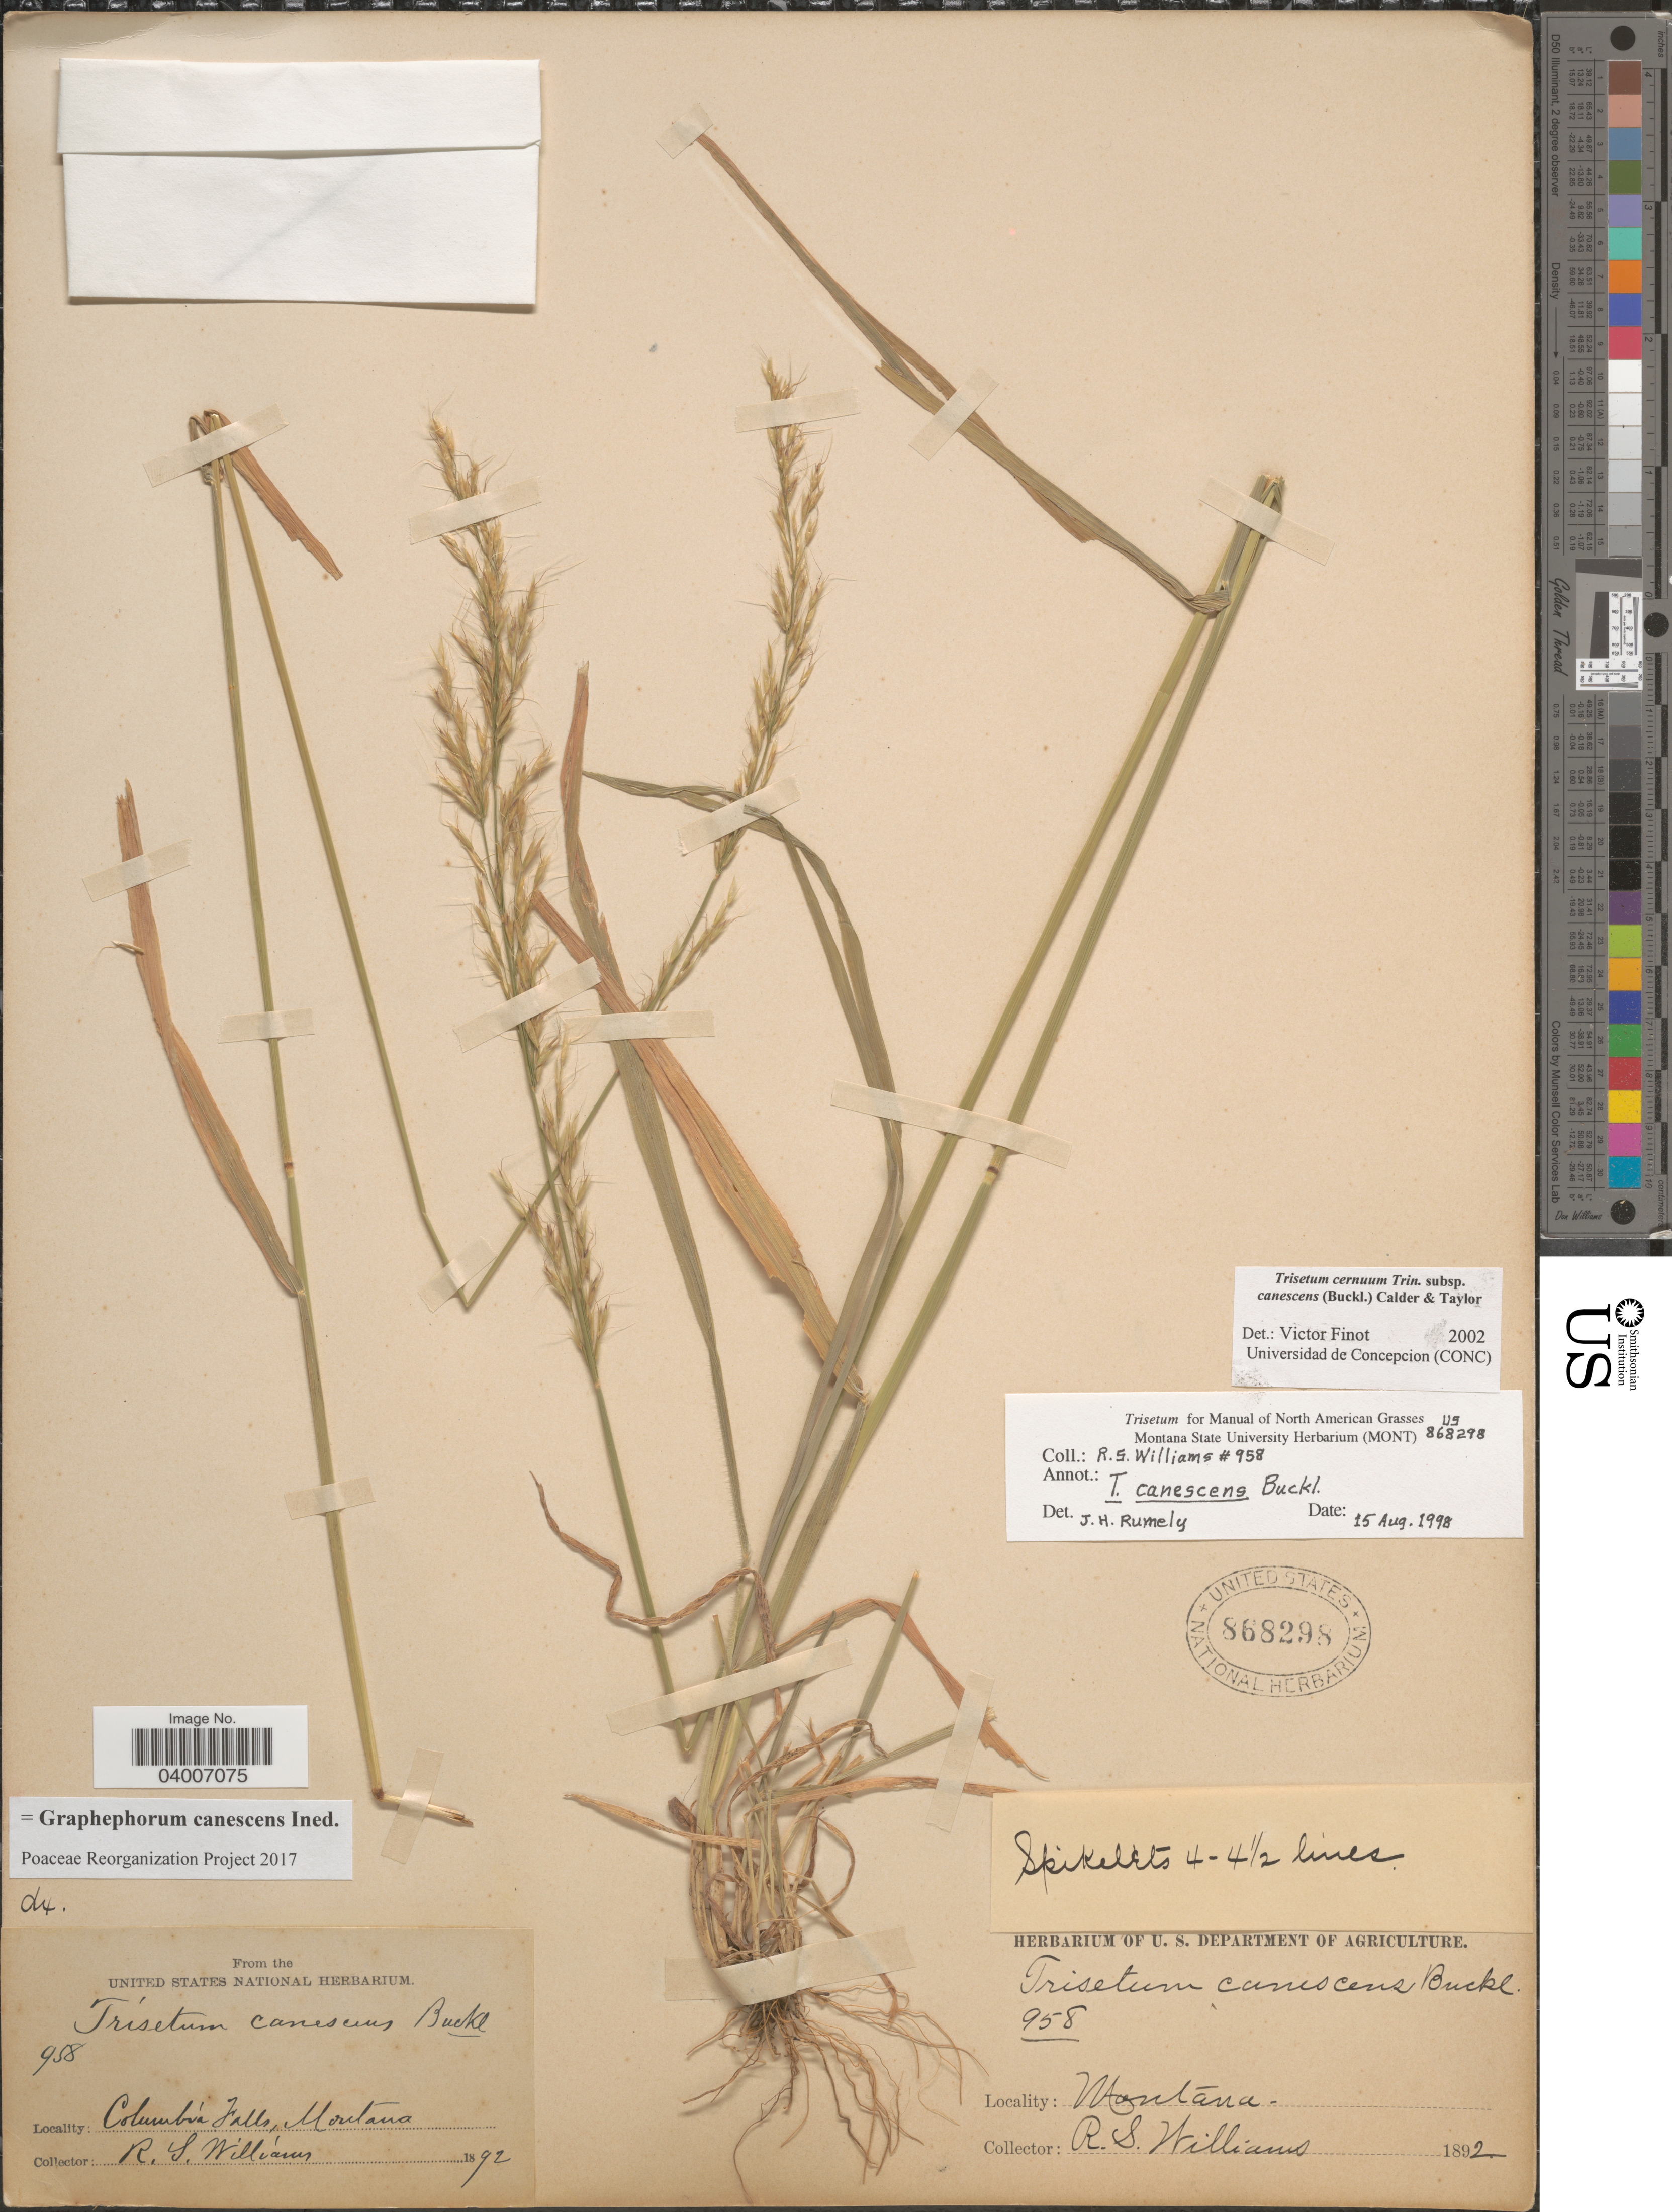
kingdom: Plantae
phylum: Tracheophyta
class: Liliopsida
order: Poales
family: Poaceae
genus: Graphephorum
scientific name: Graphephorum canescens ined.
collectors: R. S. Williams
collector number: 958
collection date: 1892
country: United States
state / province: Montana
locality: Columbia Falls.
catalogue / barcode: US 868298